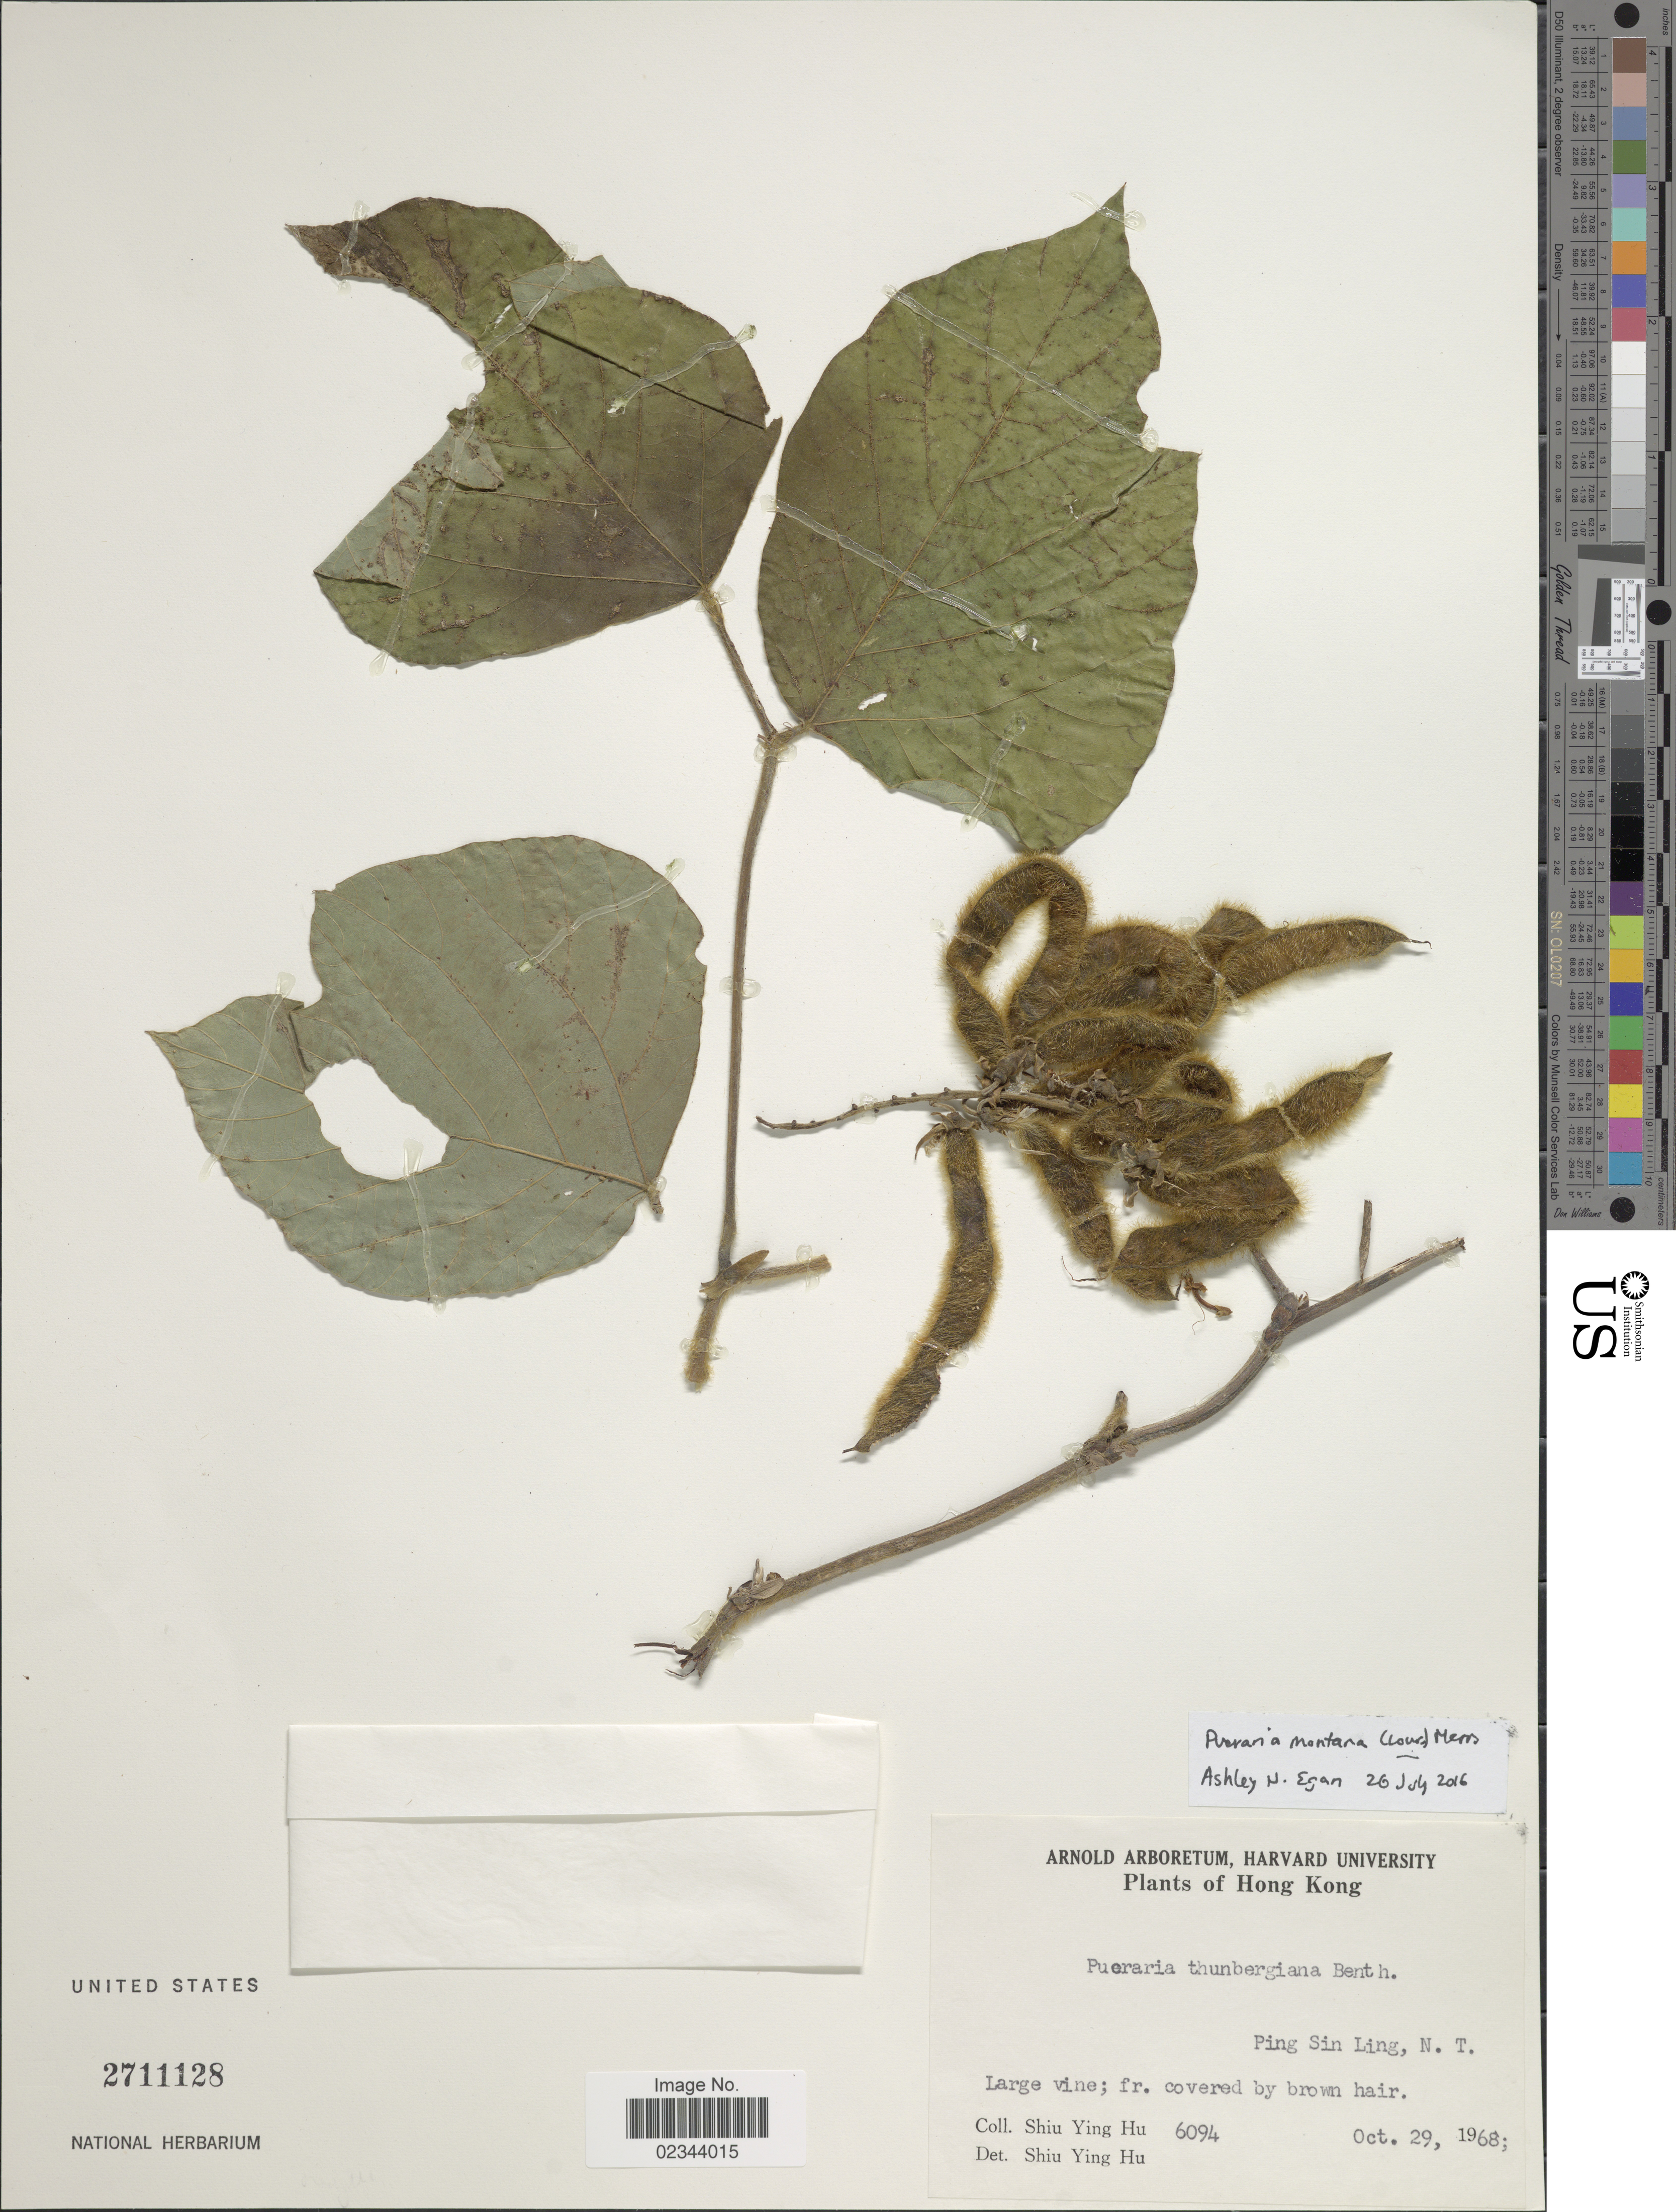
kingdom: Plantae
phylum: Tracheophyta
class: Magnoliopsida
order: Fabales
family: Fabaceae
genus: Pueraria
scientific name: Pueraria montana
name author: (Lour.) Merr.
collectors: S. Y. Hu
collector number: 6094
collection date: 1968-10-29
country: China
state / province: Hong Kong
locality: Ping Sin Ling, N. T.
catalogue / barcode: US 2711128